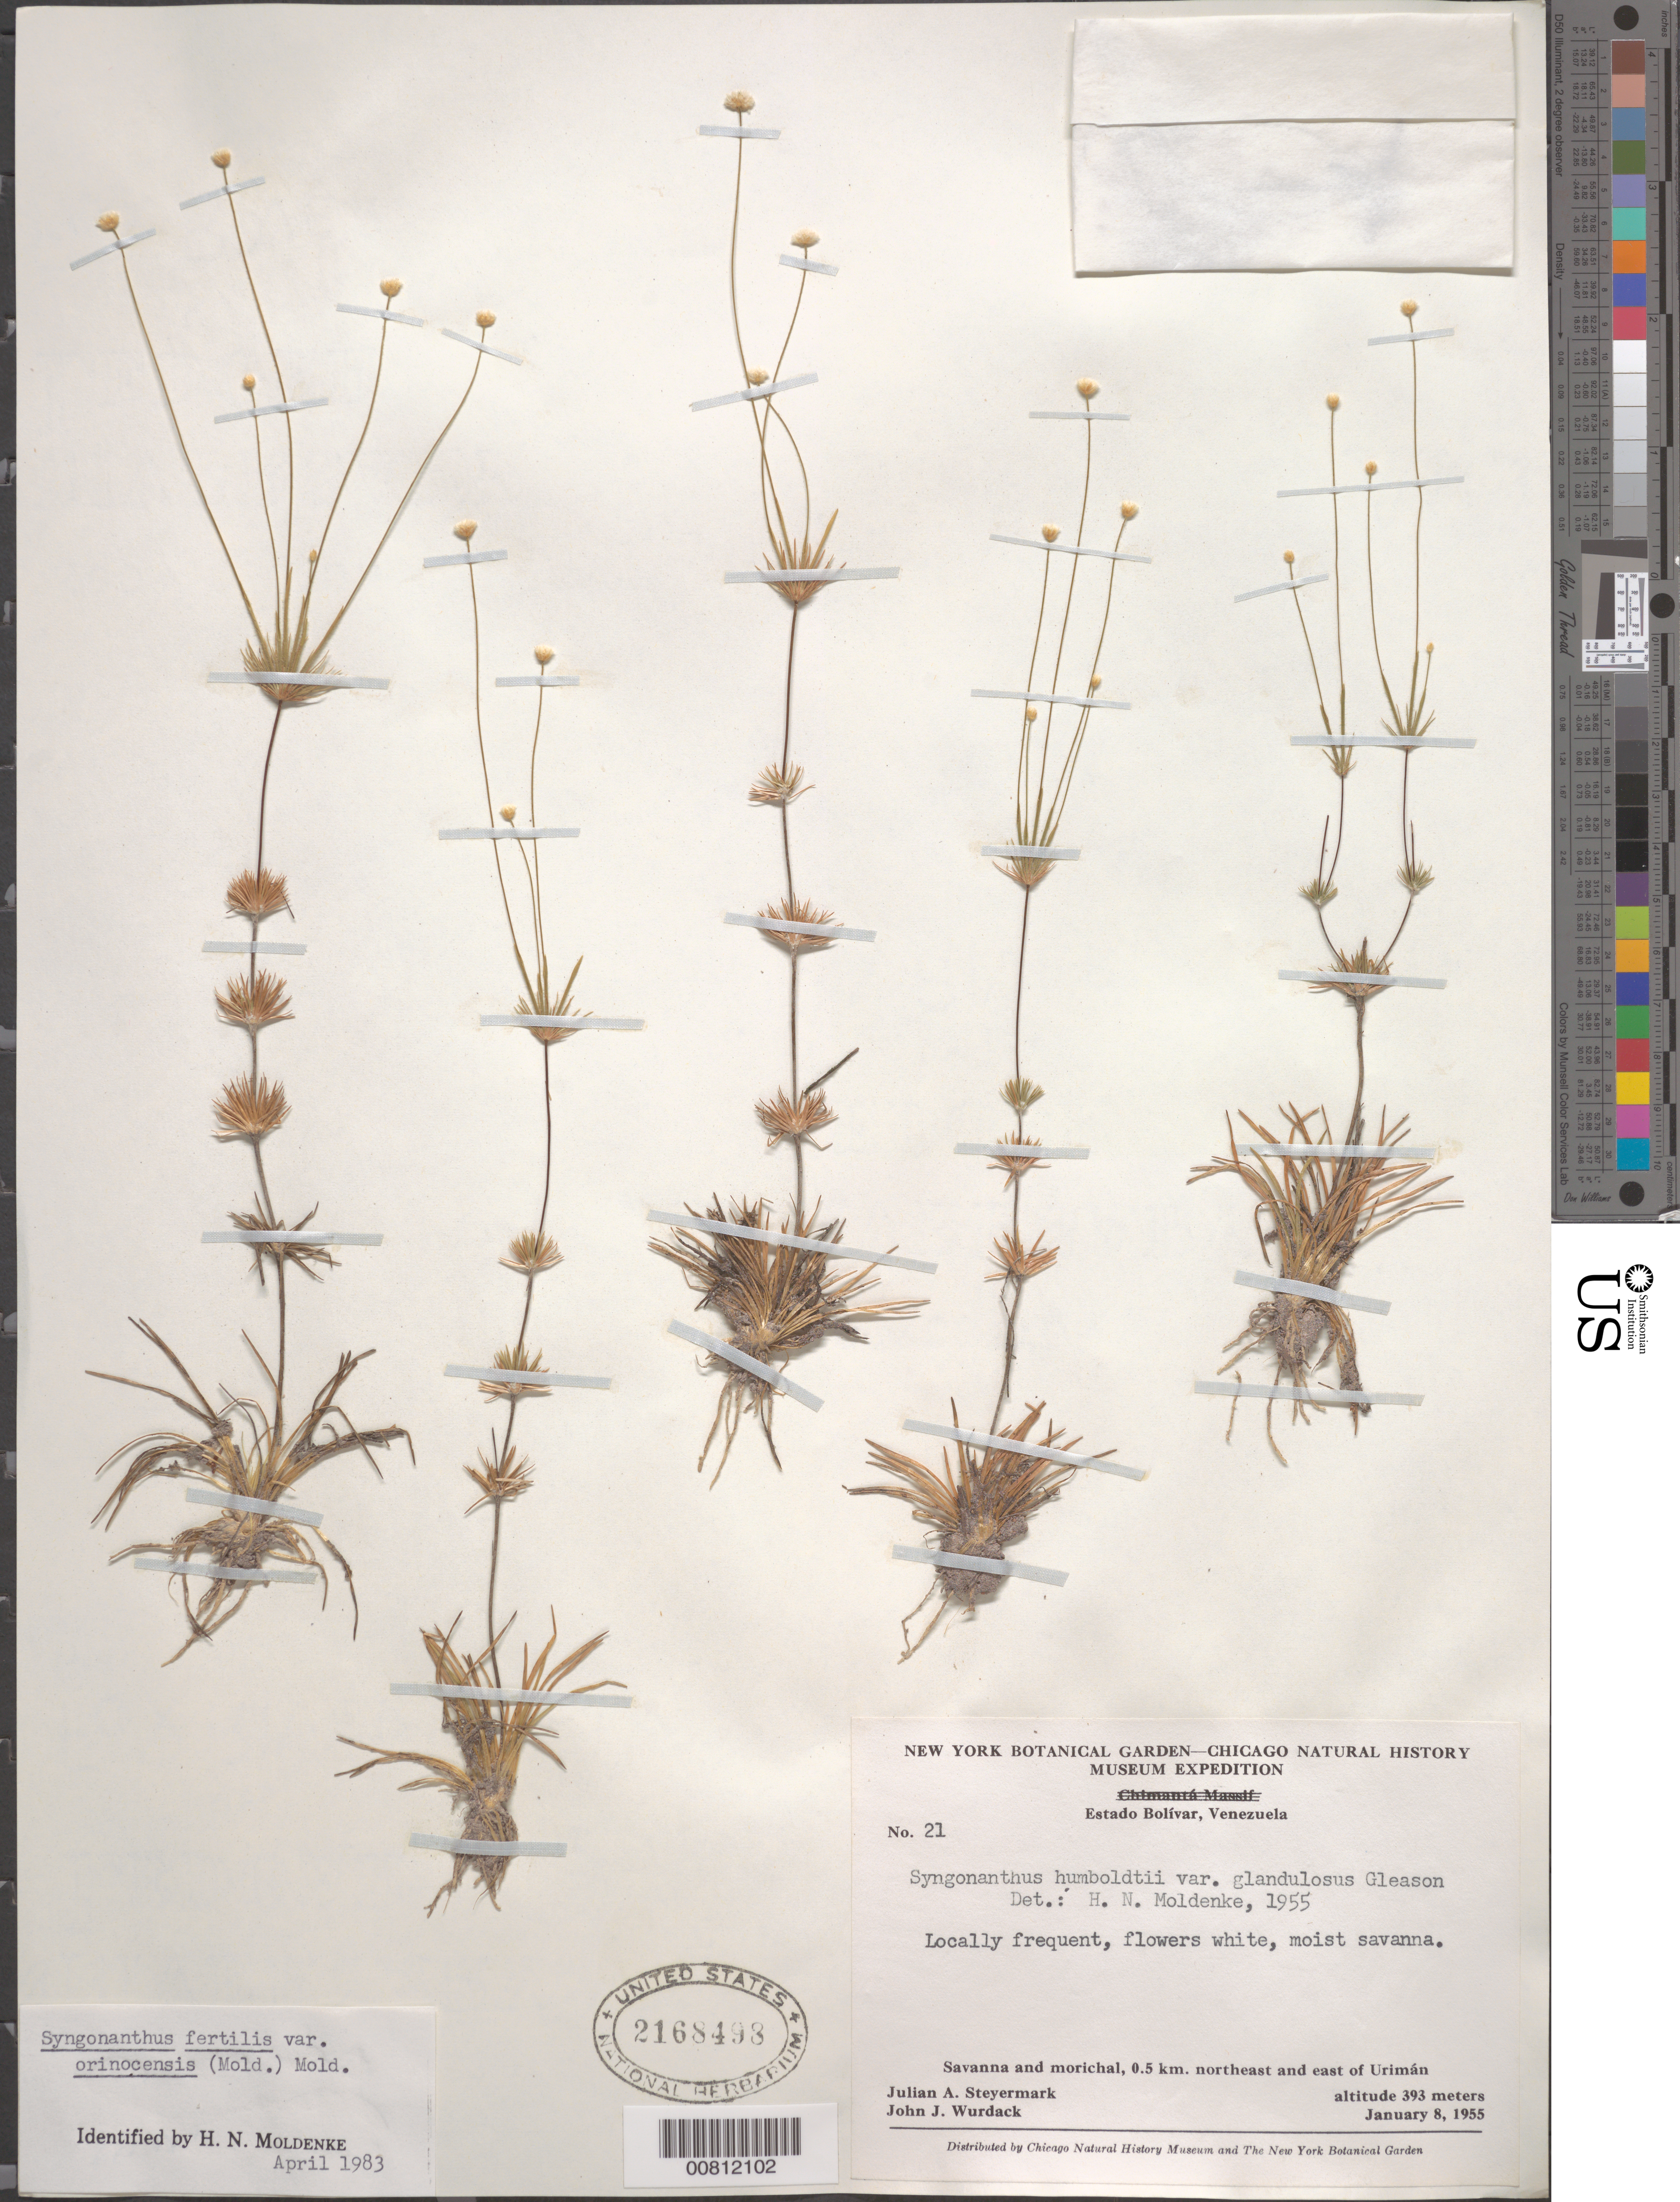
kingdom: Plantae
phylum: Tracheophyta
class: Liliopsida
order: Poales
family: Eriocaulaceae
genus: Syngonanthus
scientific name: Syngonanthus fertilis var. orinocensis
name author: Moldenke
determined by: Moldenke, H. N.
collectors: J. Steyermark & J. J. Wurdack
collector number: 55 21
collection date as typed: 8-Jan-55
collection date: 1955-01-08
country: Venezuela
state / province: Bolívar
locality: Urimán, 0.5 km NE and E of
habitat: Moist savanna and morichal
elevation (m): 393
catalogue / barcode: US 2168498